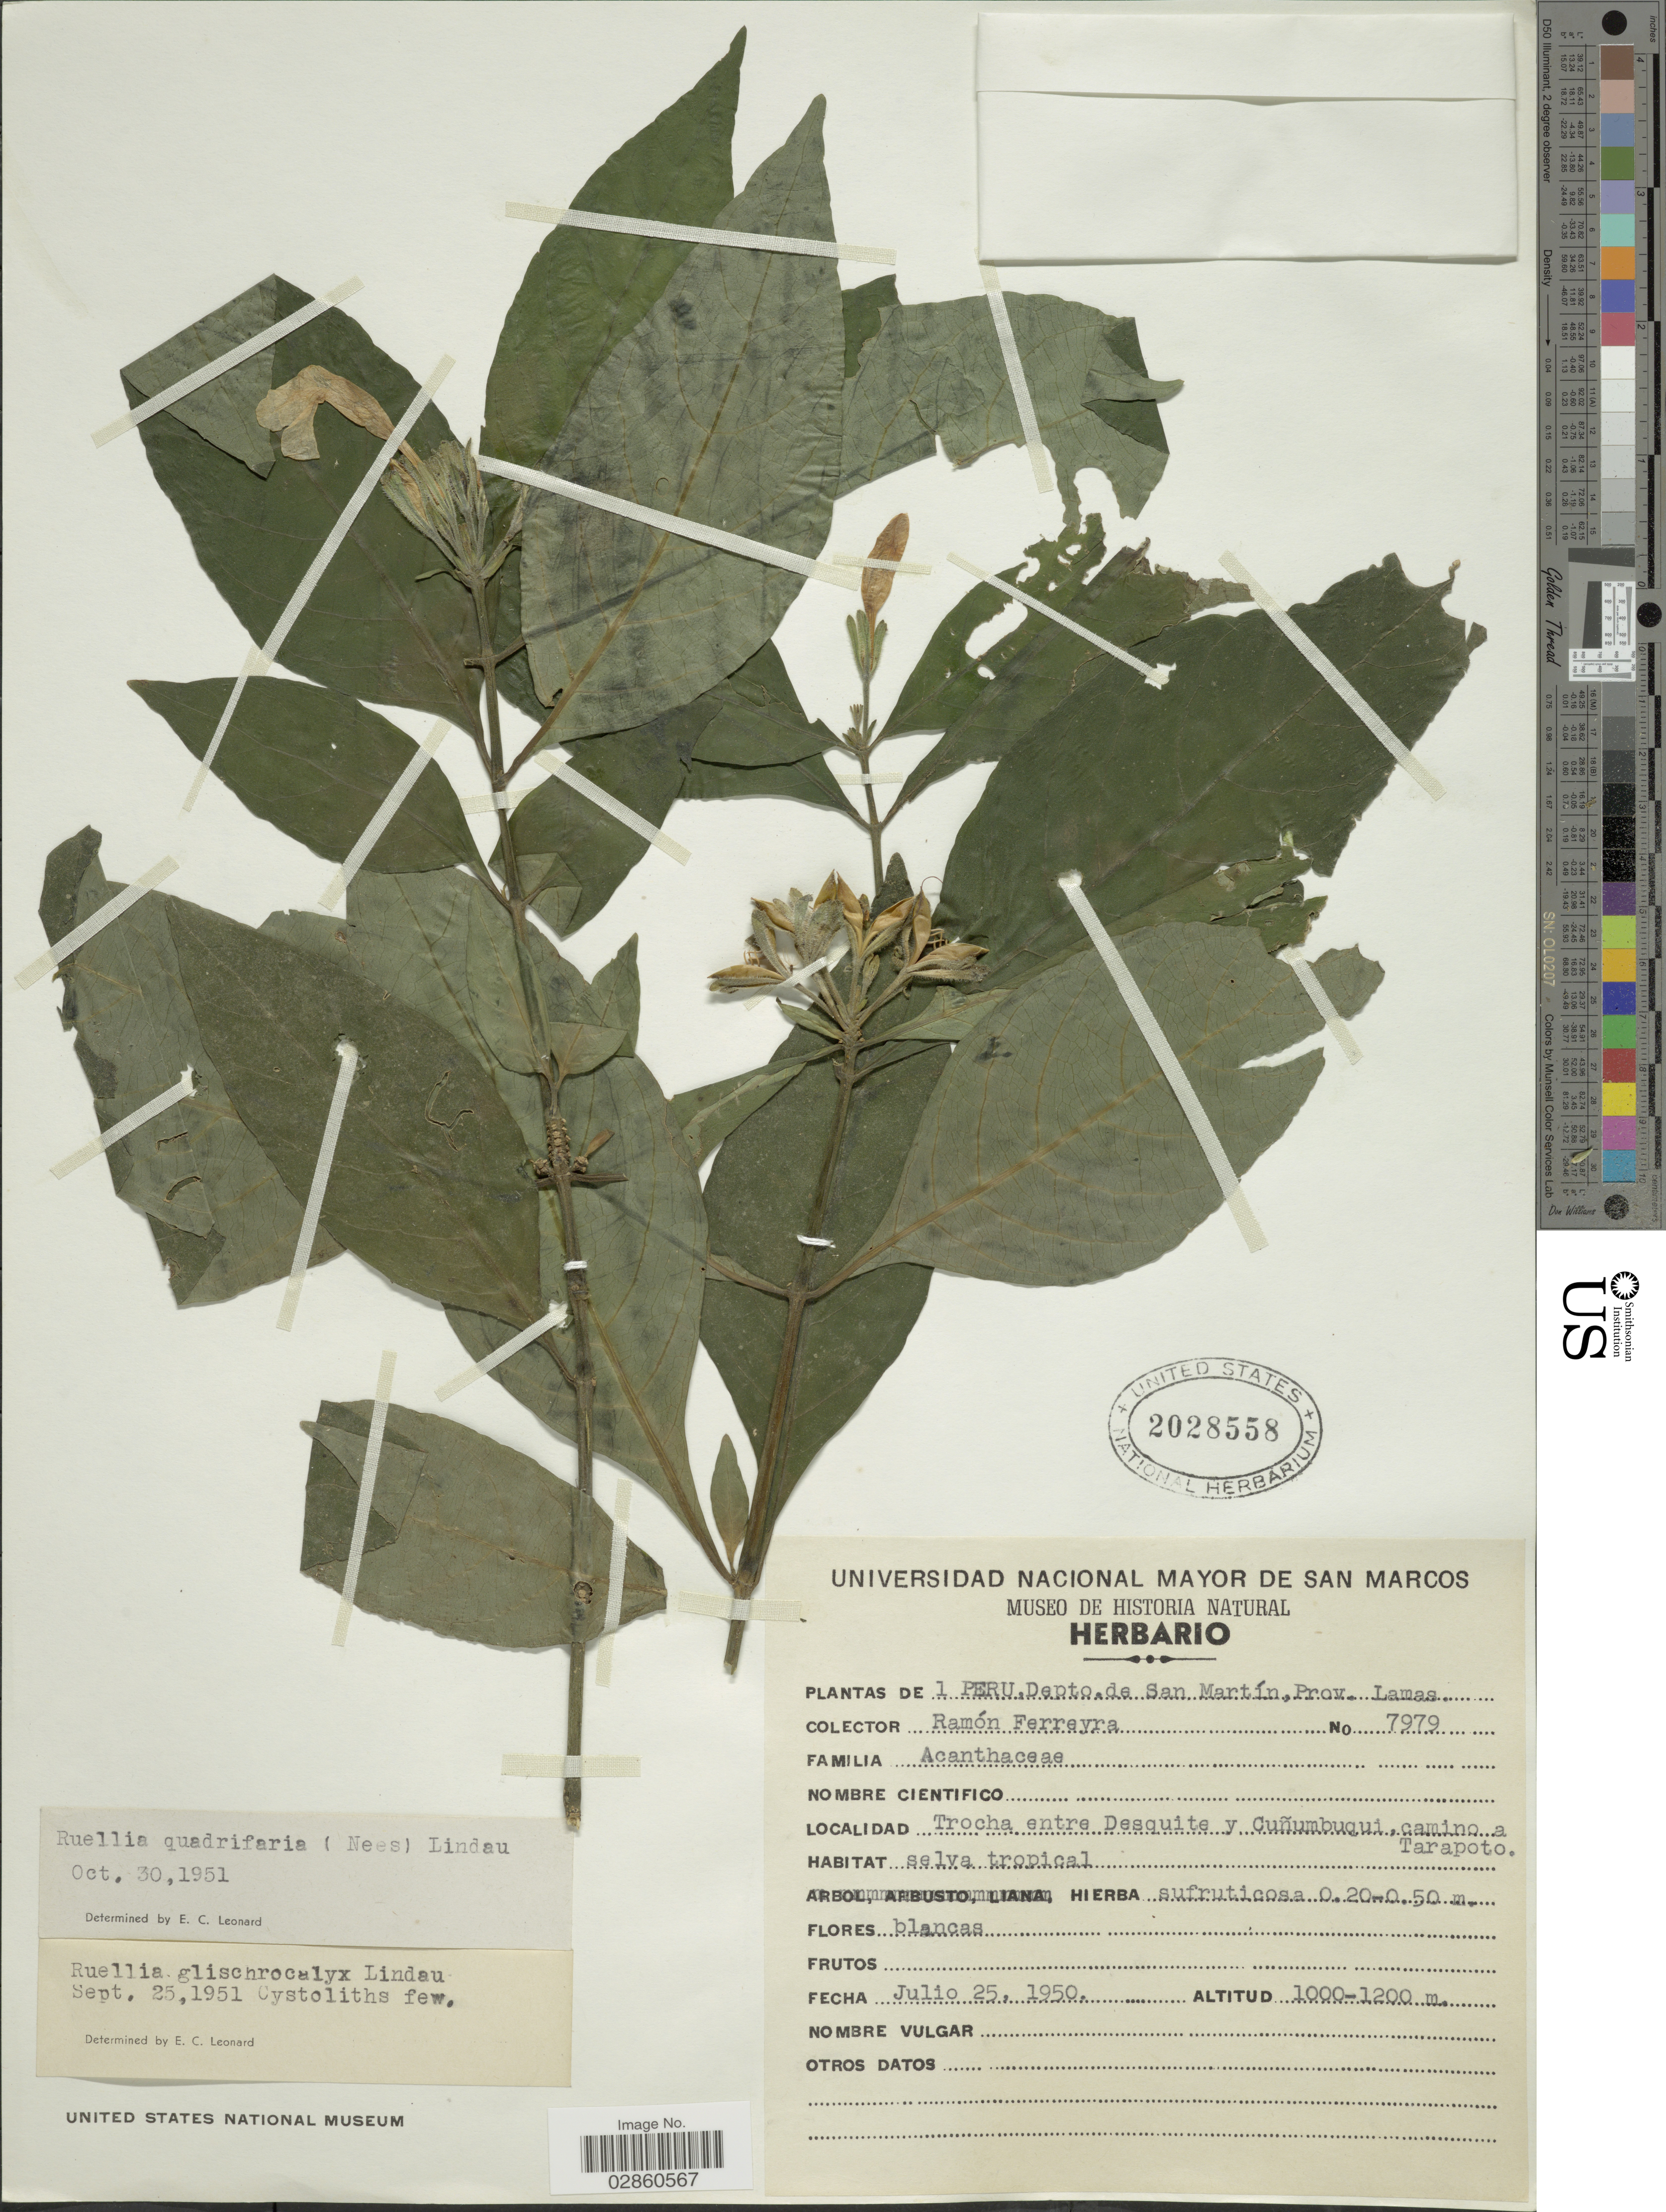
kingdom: Plantae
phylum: Tracheophyta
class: Magnoliopsida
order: Lamiales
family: Acanthaceae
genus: Ruellia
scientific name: Ruellia glischrocalyx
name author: Lindau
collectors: R. A. Ferreyra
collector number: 7979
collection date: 1950-07-25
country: Peru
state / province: San Martín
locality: Depto. de San Martín, Prov. Lamas. Trocha entre Desquite y Cuñumbuqui, camino a Tarapoto.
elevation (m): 1000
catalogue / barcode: US 2028558